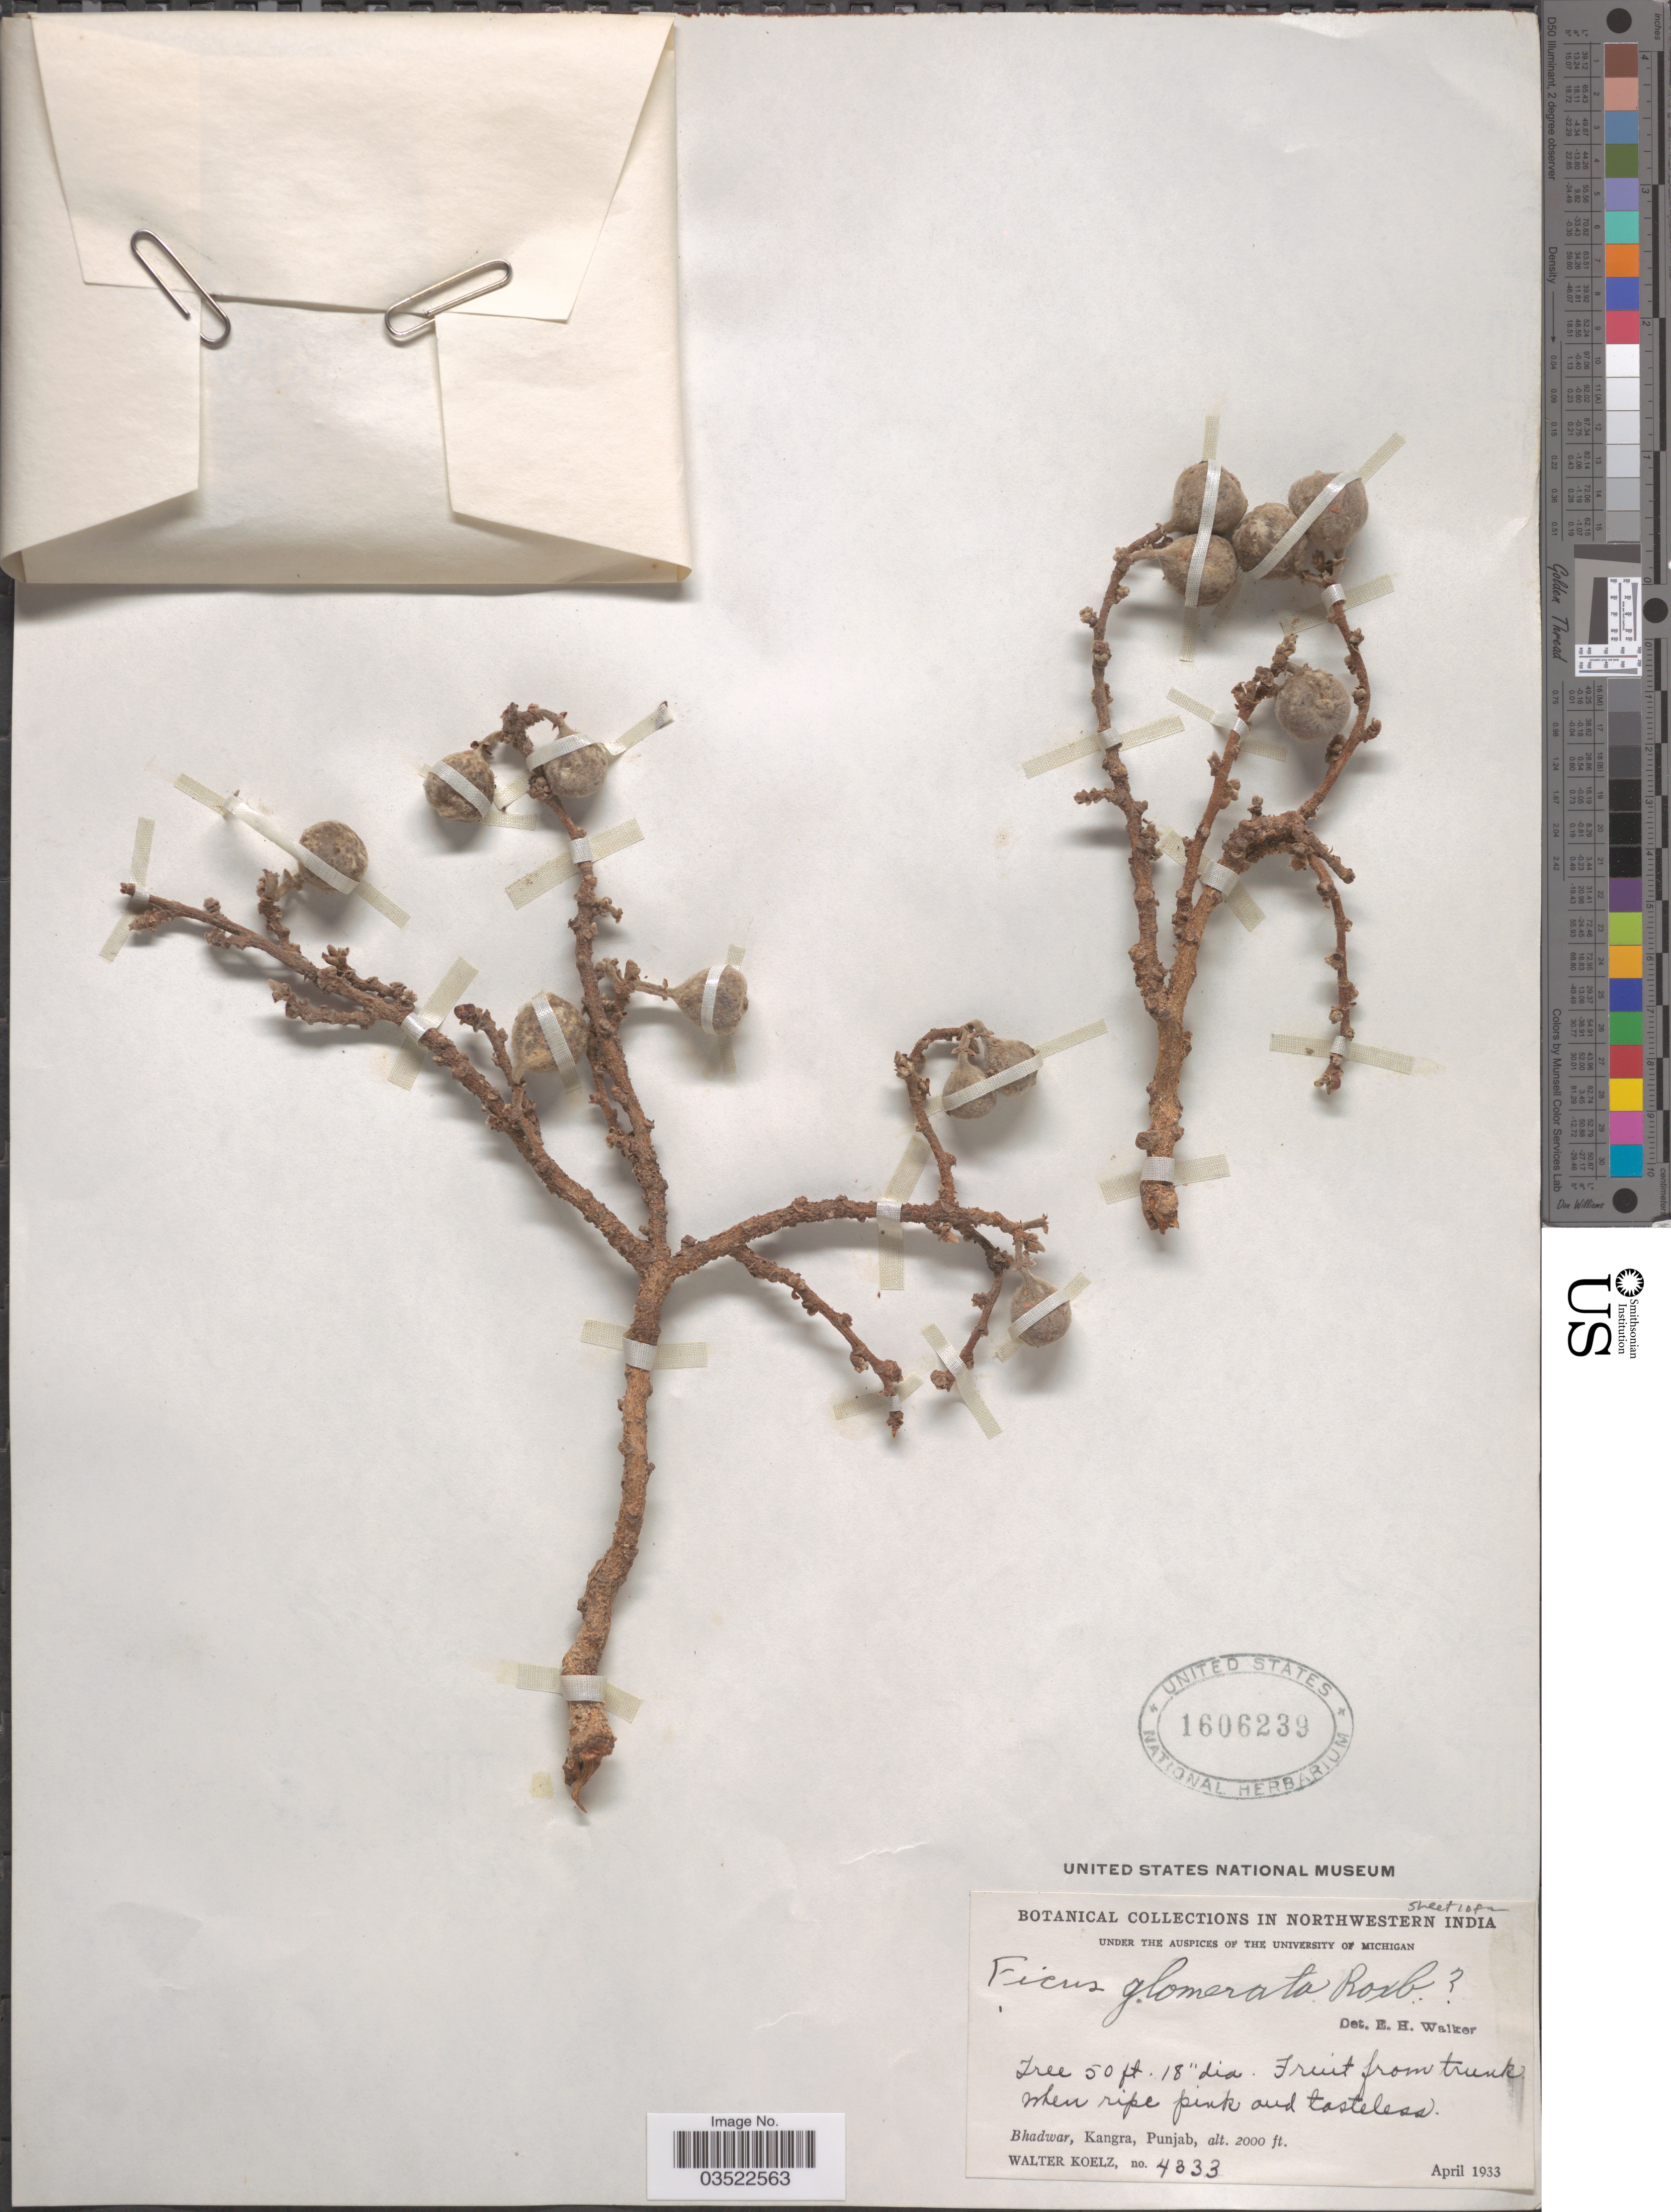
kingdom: Plantae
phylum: Tracheophyta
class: Magnoliopsida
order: Rosales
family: Moraceae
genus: Ficus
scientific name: Ficus racemosa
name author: L.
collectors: W. N. Koelz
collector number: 4333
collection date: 1933-04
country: India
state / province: Punjab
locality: Northwestern India. Bhadwar, Kangra.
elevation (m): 610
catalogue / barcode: US 1606239